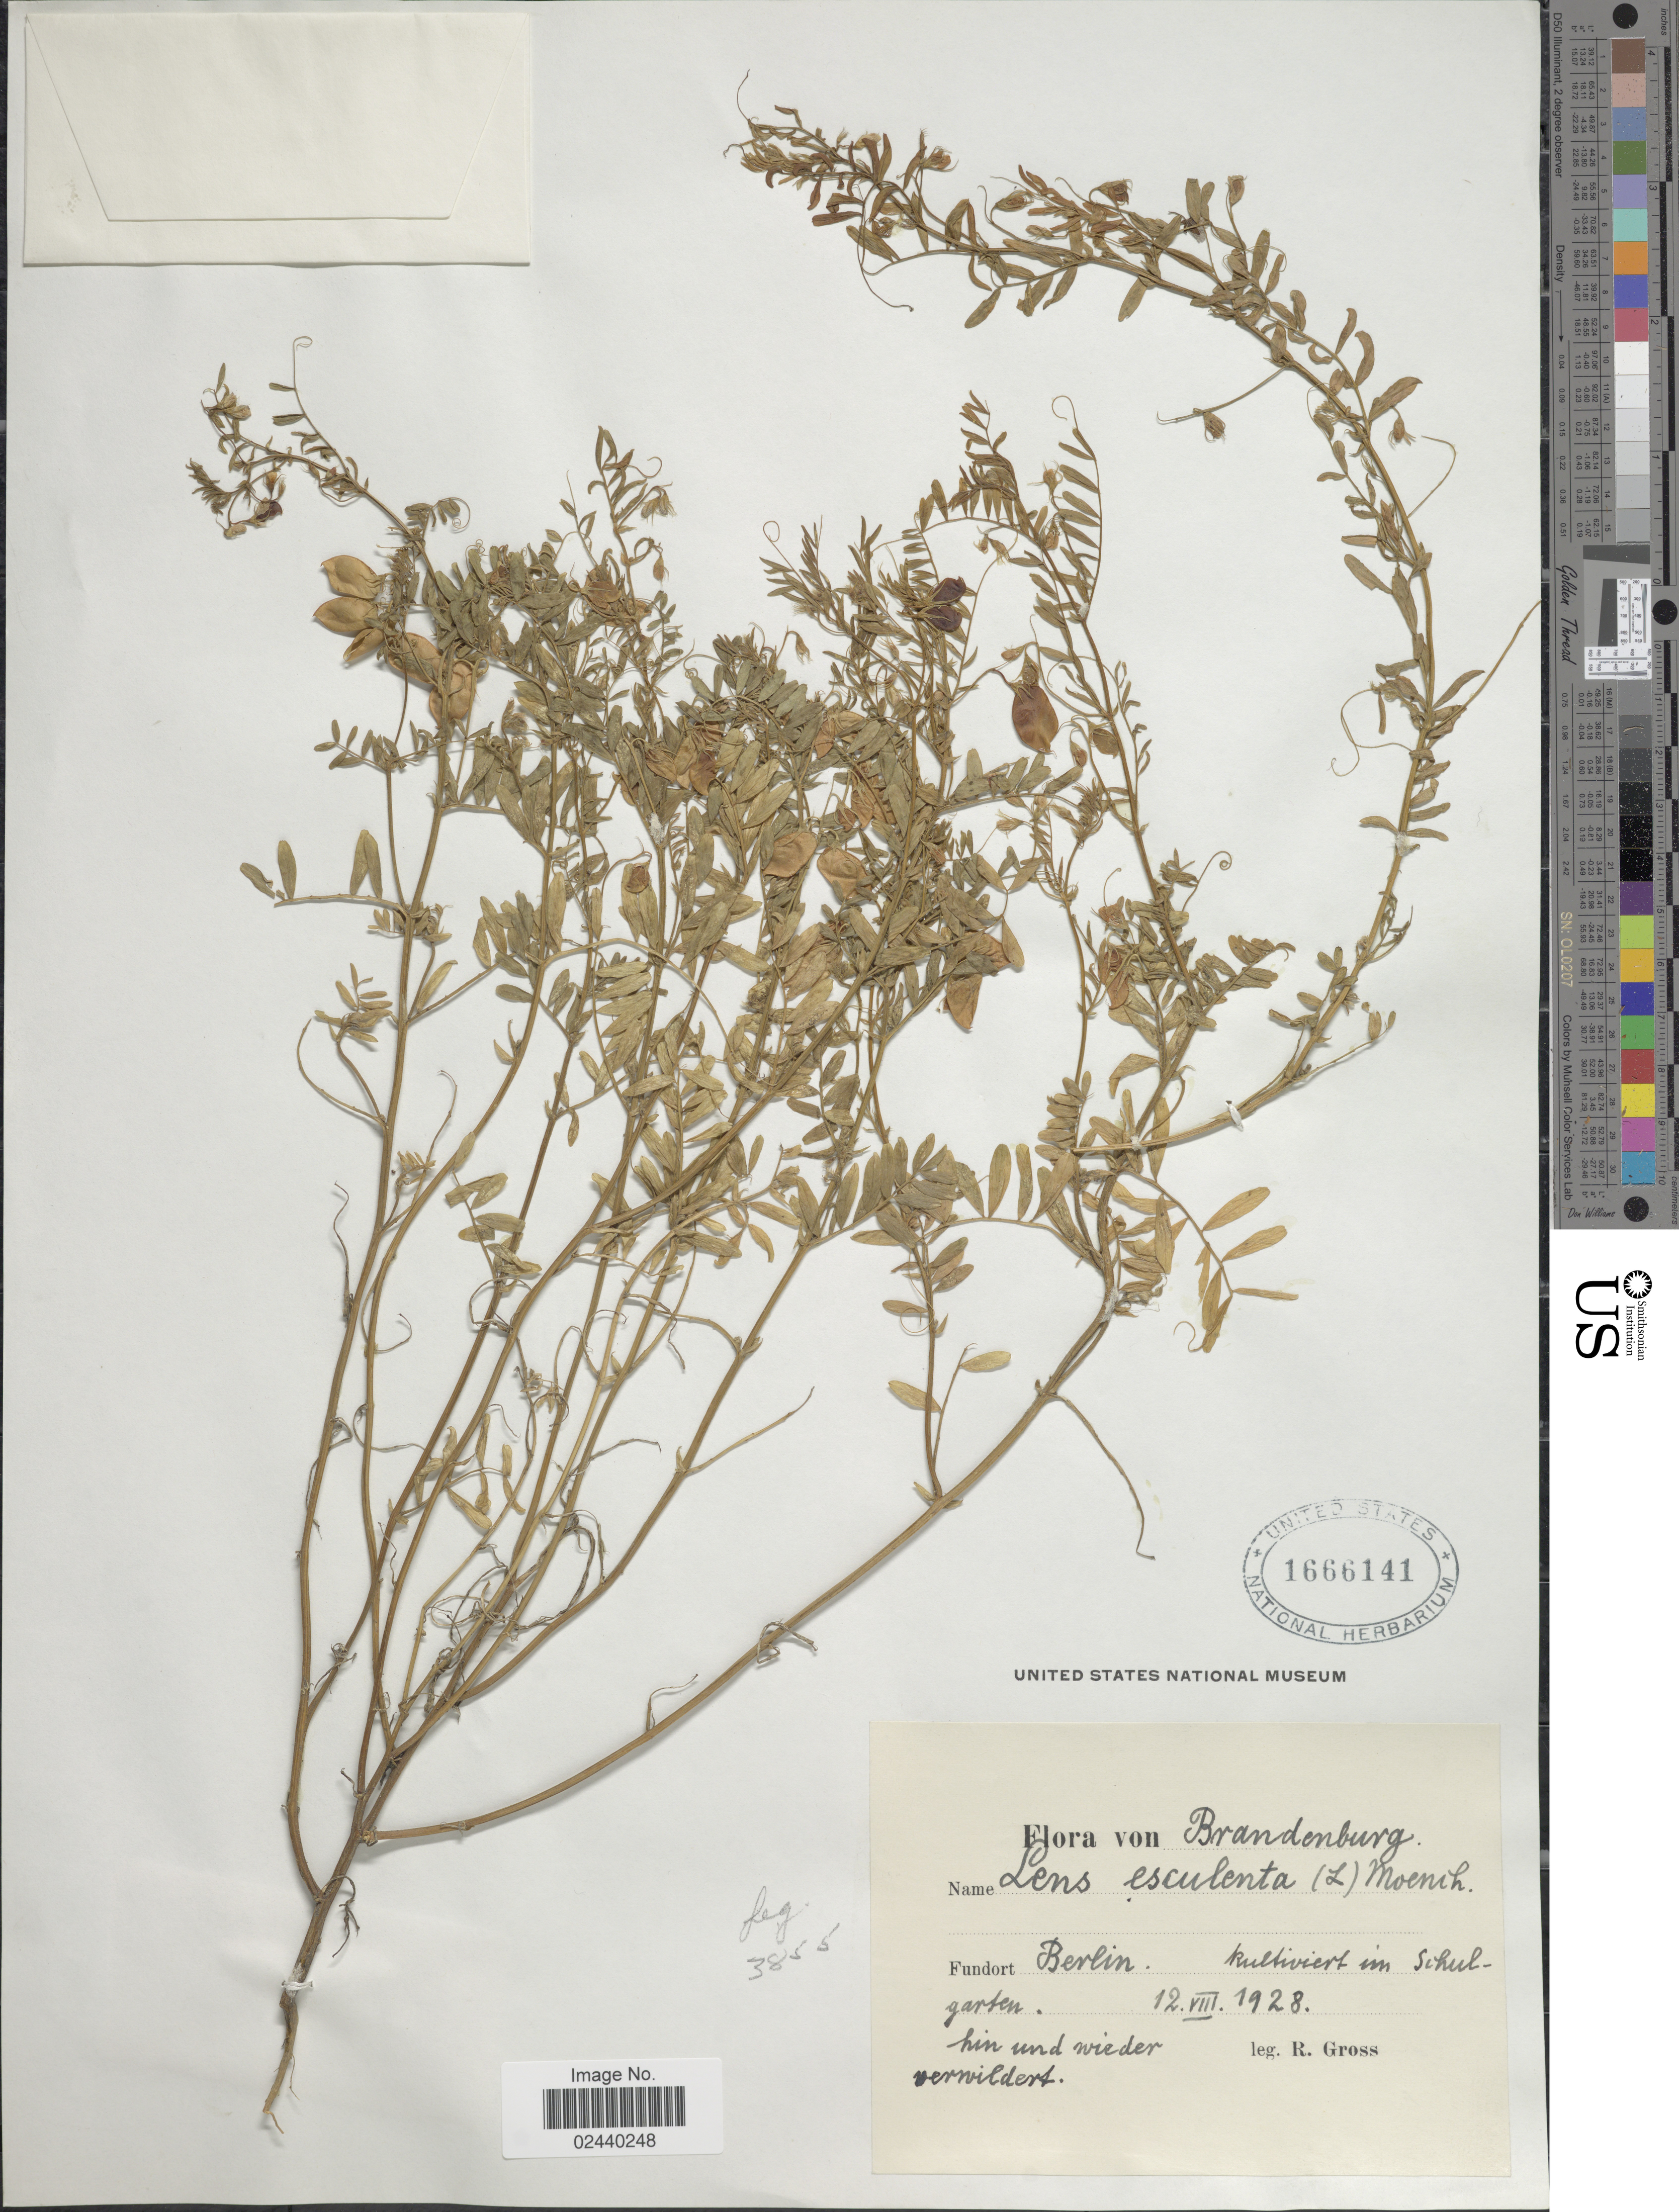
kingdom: Plantae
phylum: Tracheophyta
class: Magnoliopsida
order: Fabales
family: Fabaceae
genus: Vicia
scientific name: Vicia lens subsp. lens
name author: (L.) Coss. & Germ.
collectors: R. Gross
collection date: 1928-08-12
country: Germany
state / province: Brandenburg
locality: Fundort Berlin, kultiviert im Schulgarten, hind und wieder verwildert.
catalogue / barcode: US 1666141